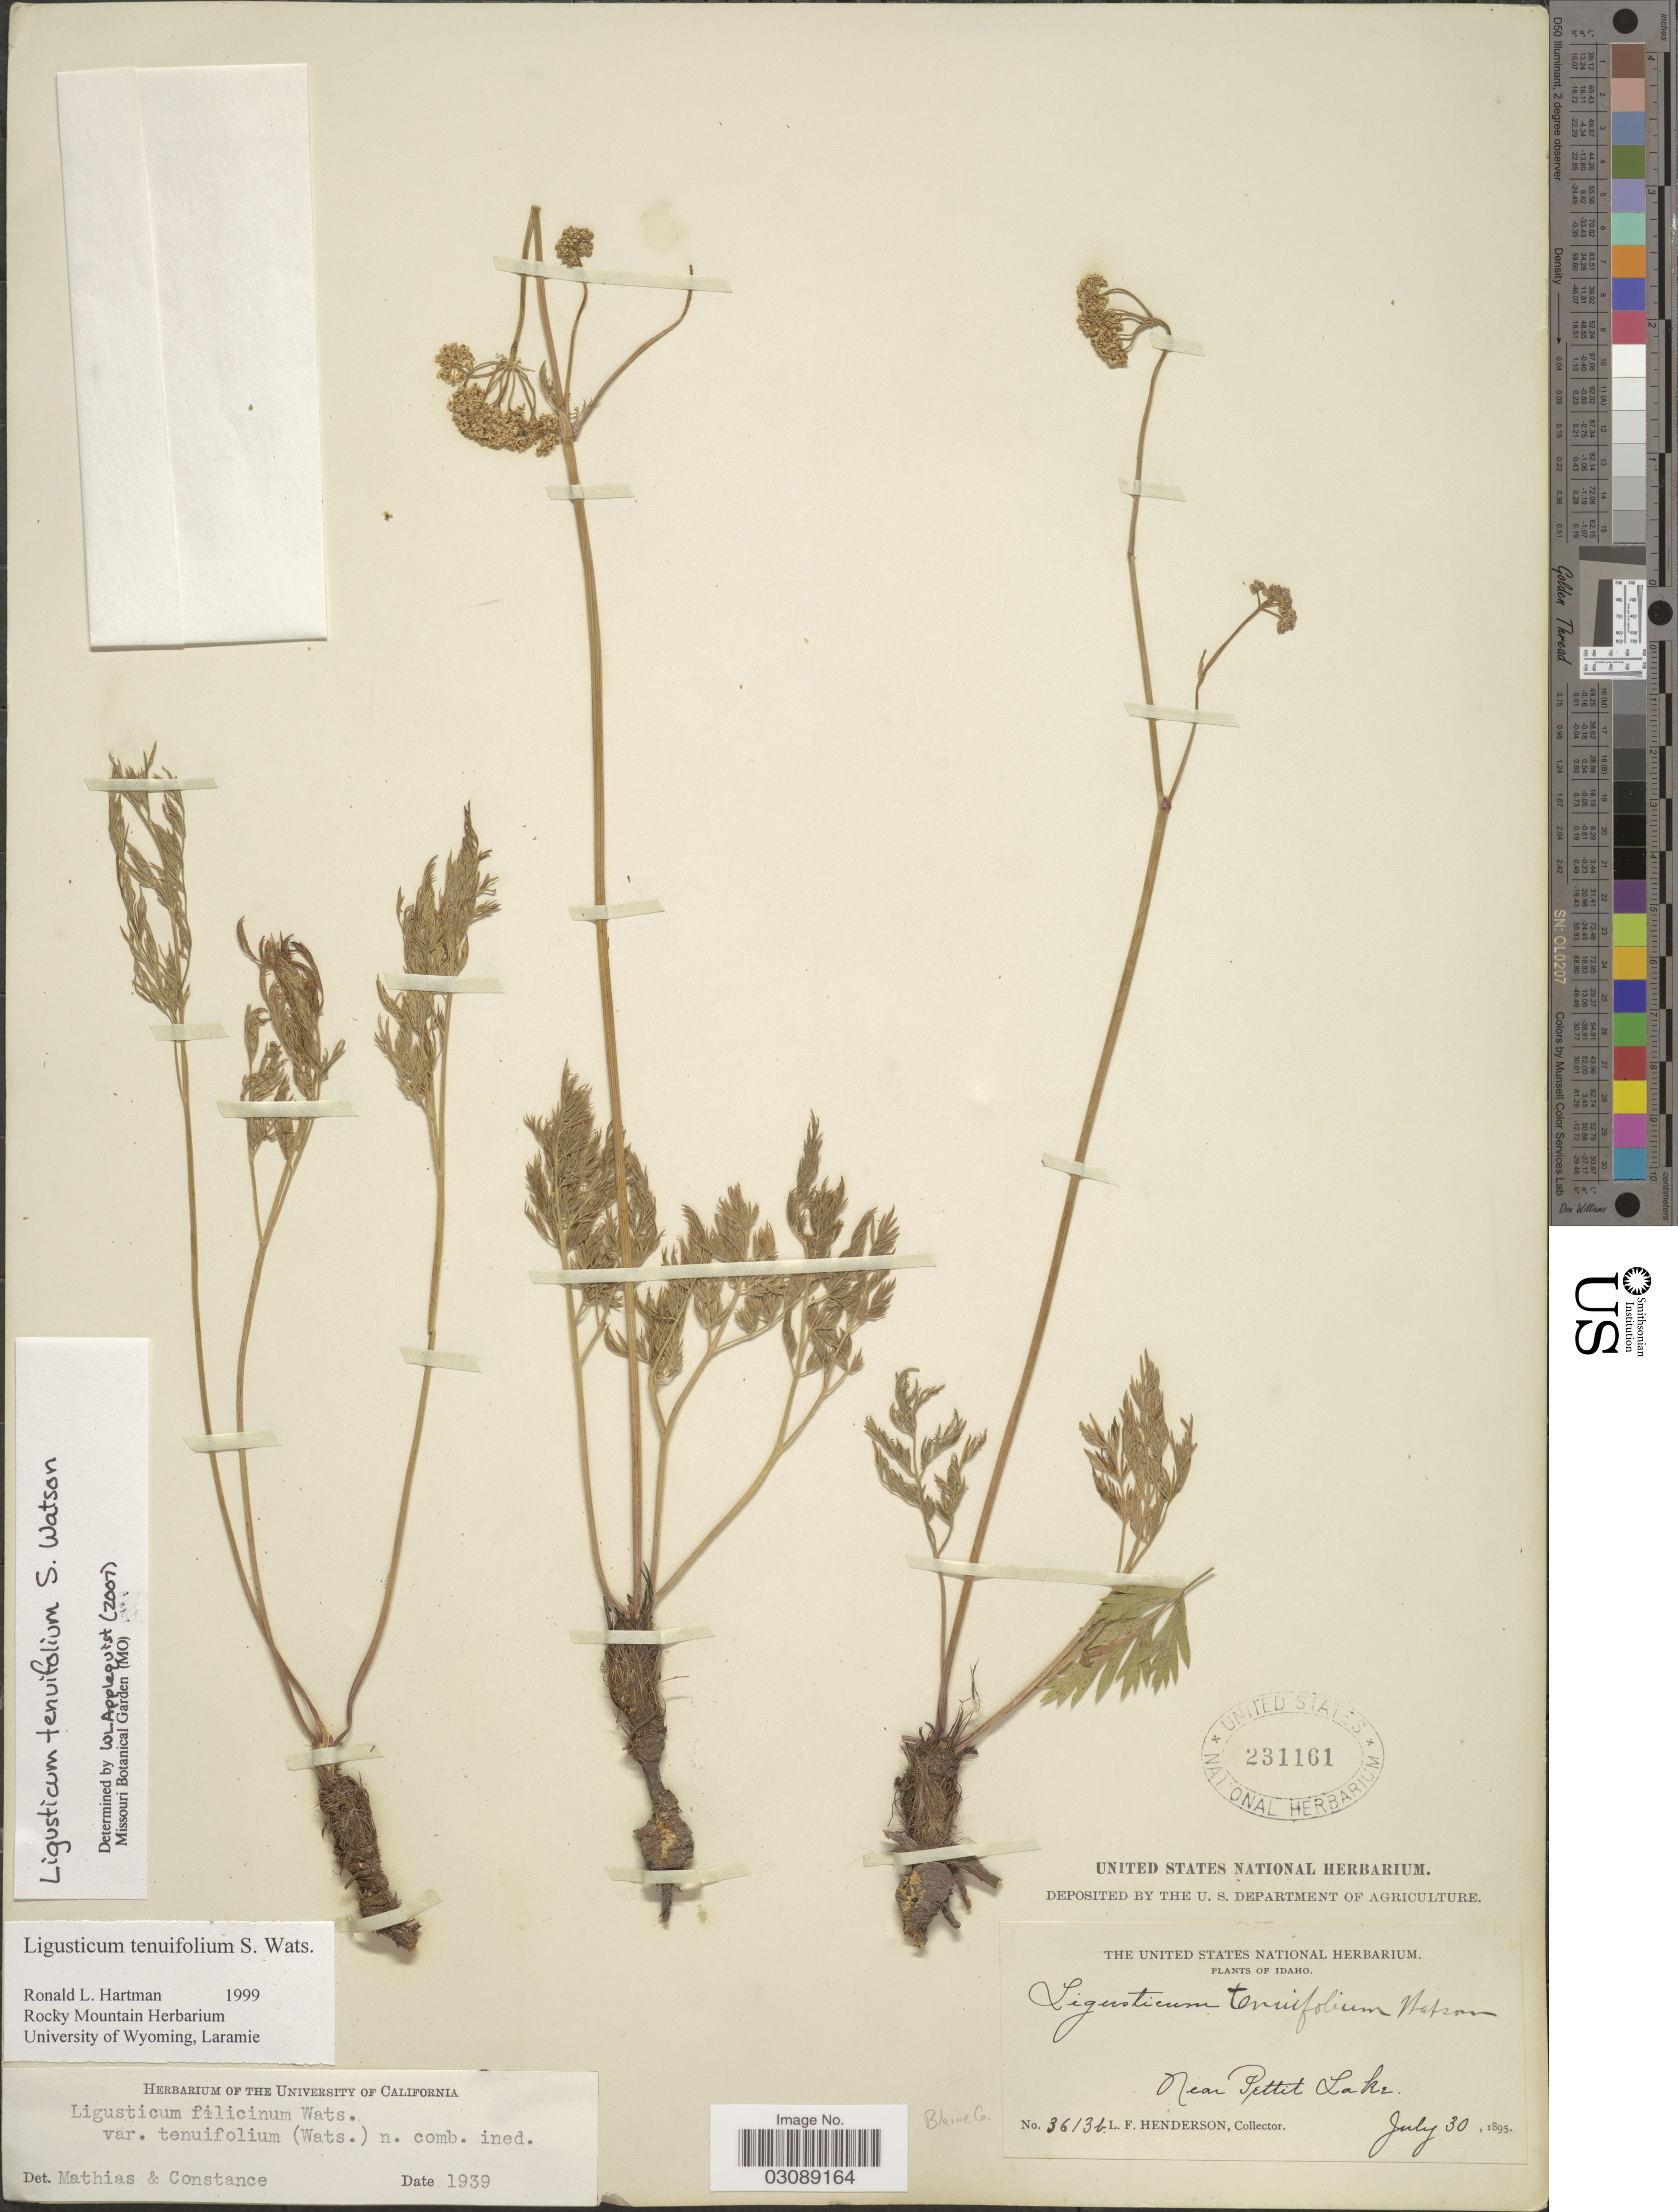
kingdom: Plantae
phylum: Tracheophyta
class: Magnoliopsida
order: Apiales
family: Apiaceae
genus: Ligusticum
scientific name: Ligusticum tenuifolium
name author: S. Watson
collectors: L. Henderson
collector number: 3613b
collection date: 1895-07-30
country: United States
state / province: Idaho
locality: Near Pettit Lake. Blaine Co.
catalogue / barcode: US 231161